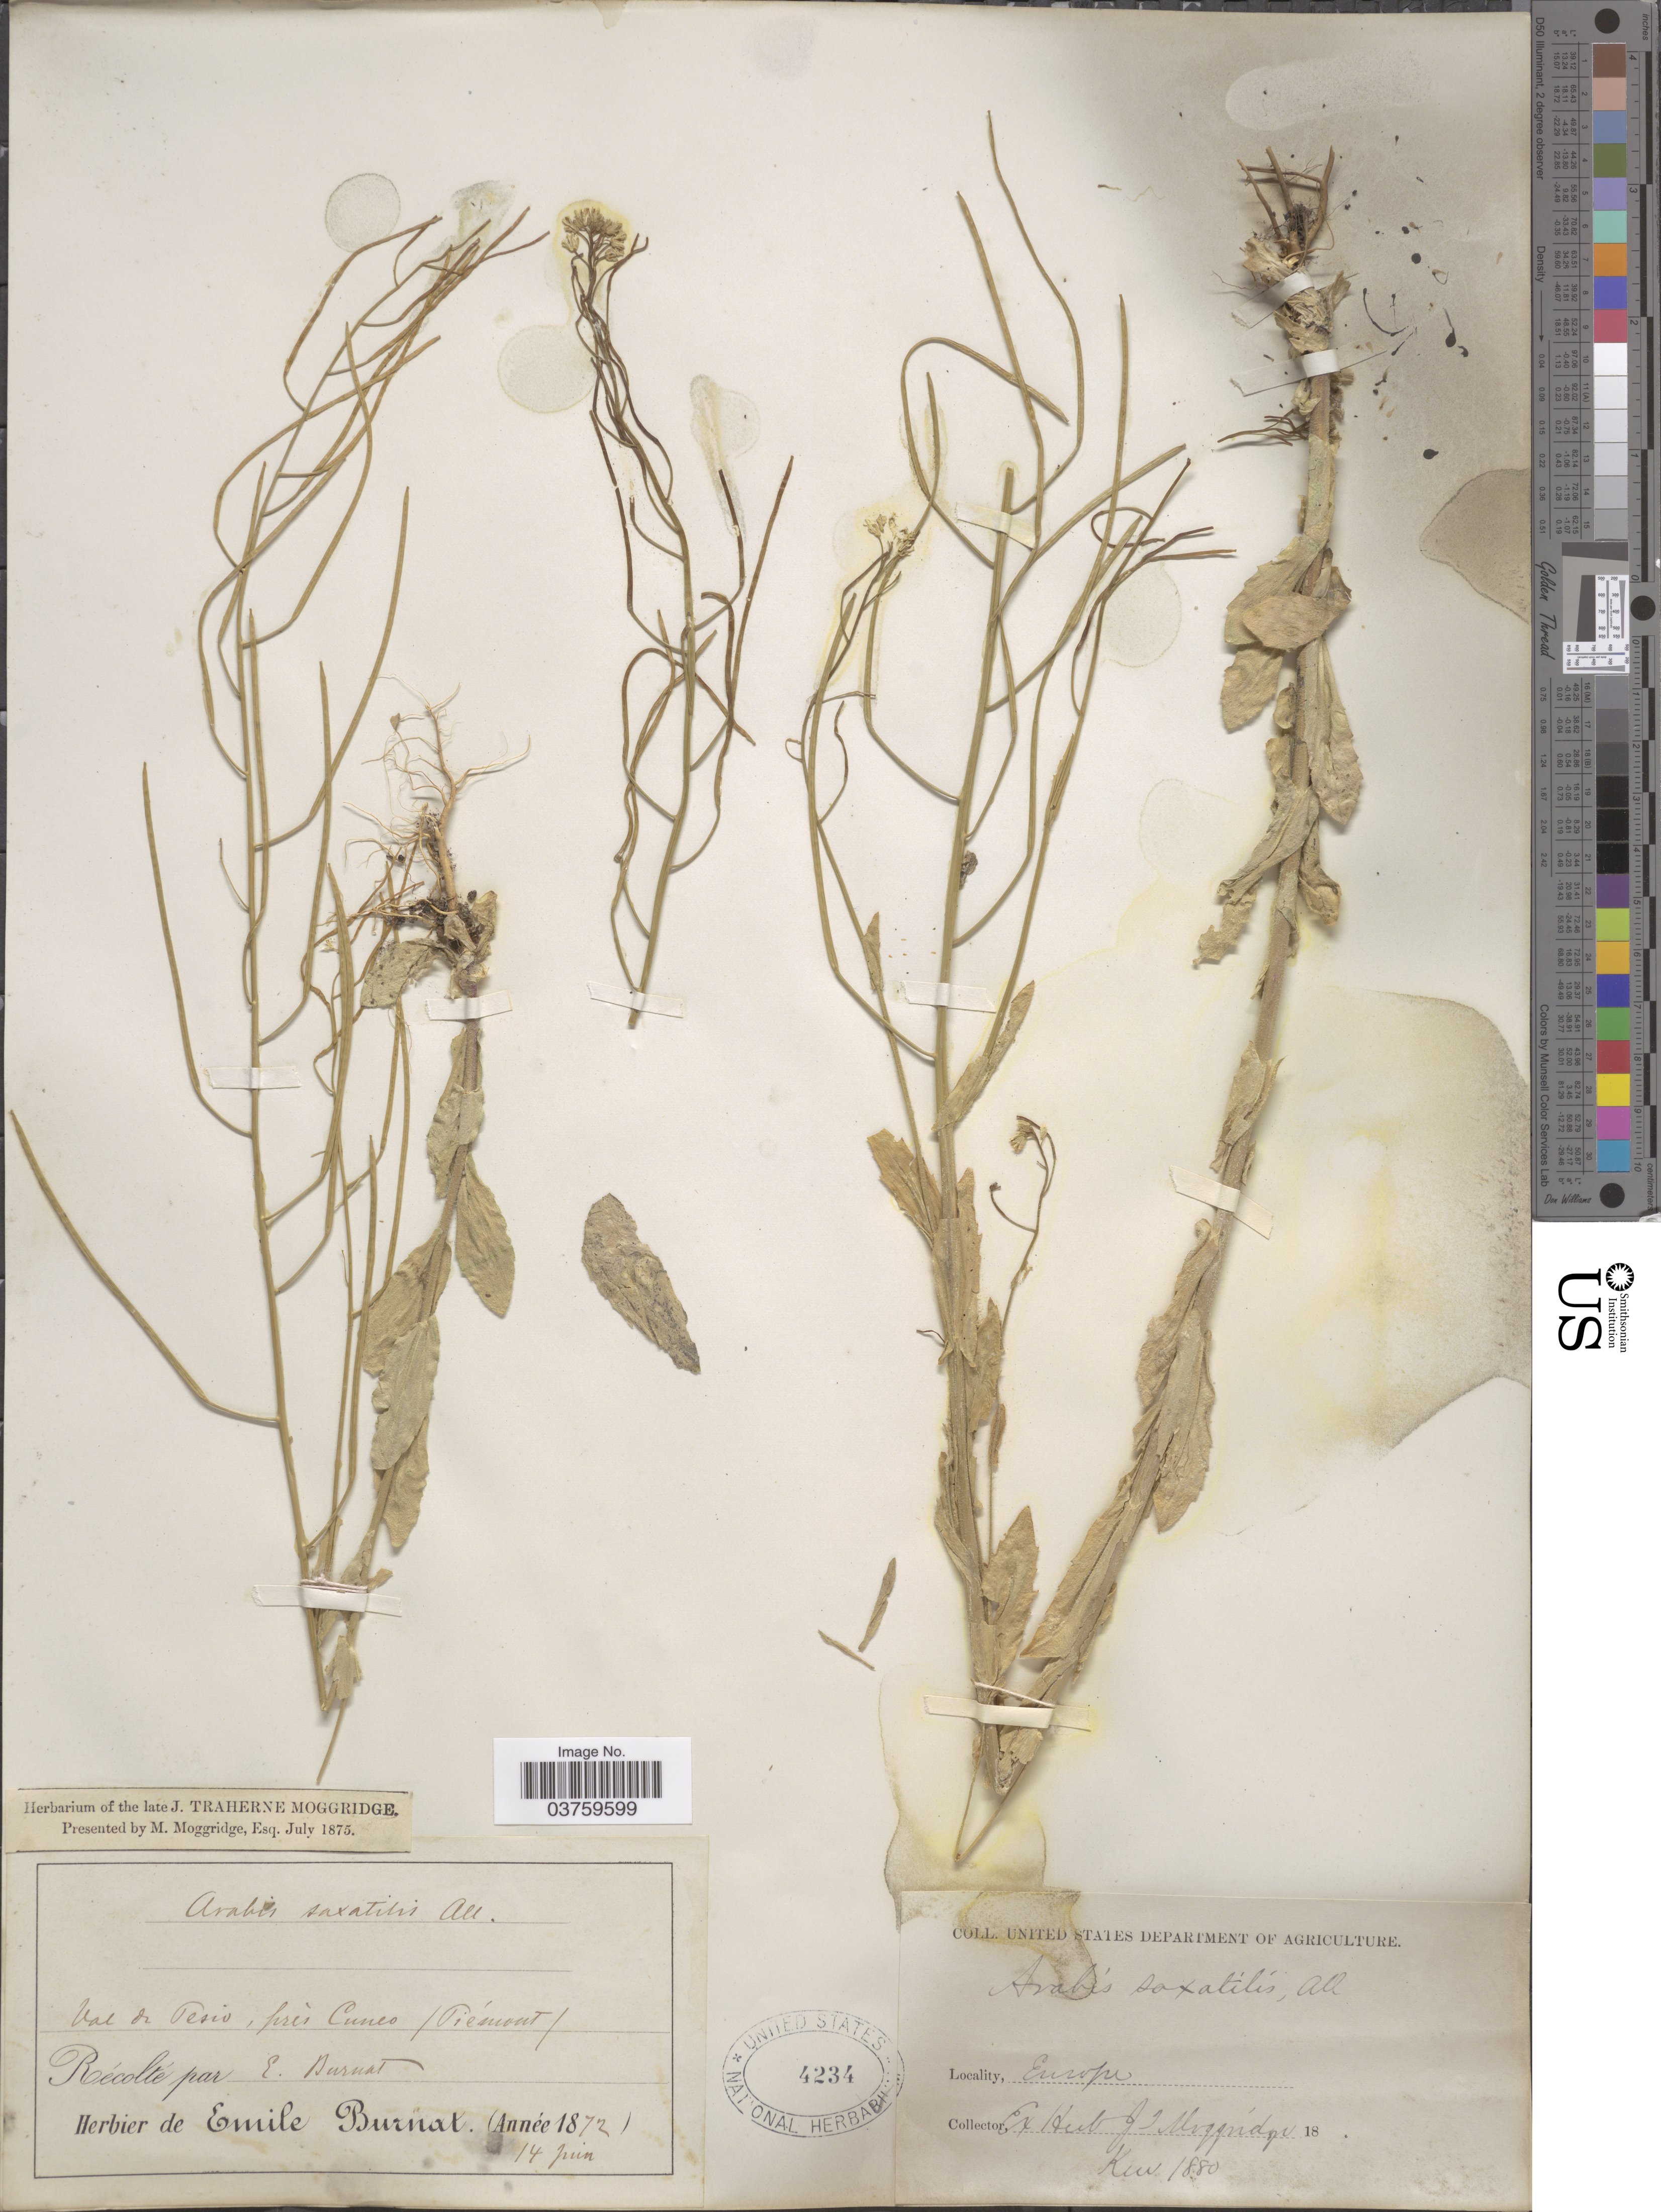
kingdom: Plantae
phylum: Tracheophyta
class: Magnoliopsida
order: Brassicales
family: Brassicaceae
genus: Arabis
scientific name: Arabis saxatilis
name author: All.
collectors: E. Burnat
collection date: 1872-06-14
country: Italy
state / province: Piedmont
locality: Val de Tesio, prés Cunco (Piémont).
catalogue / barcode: US 4234